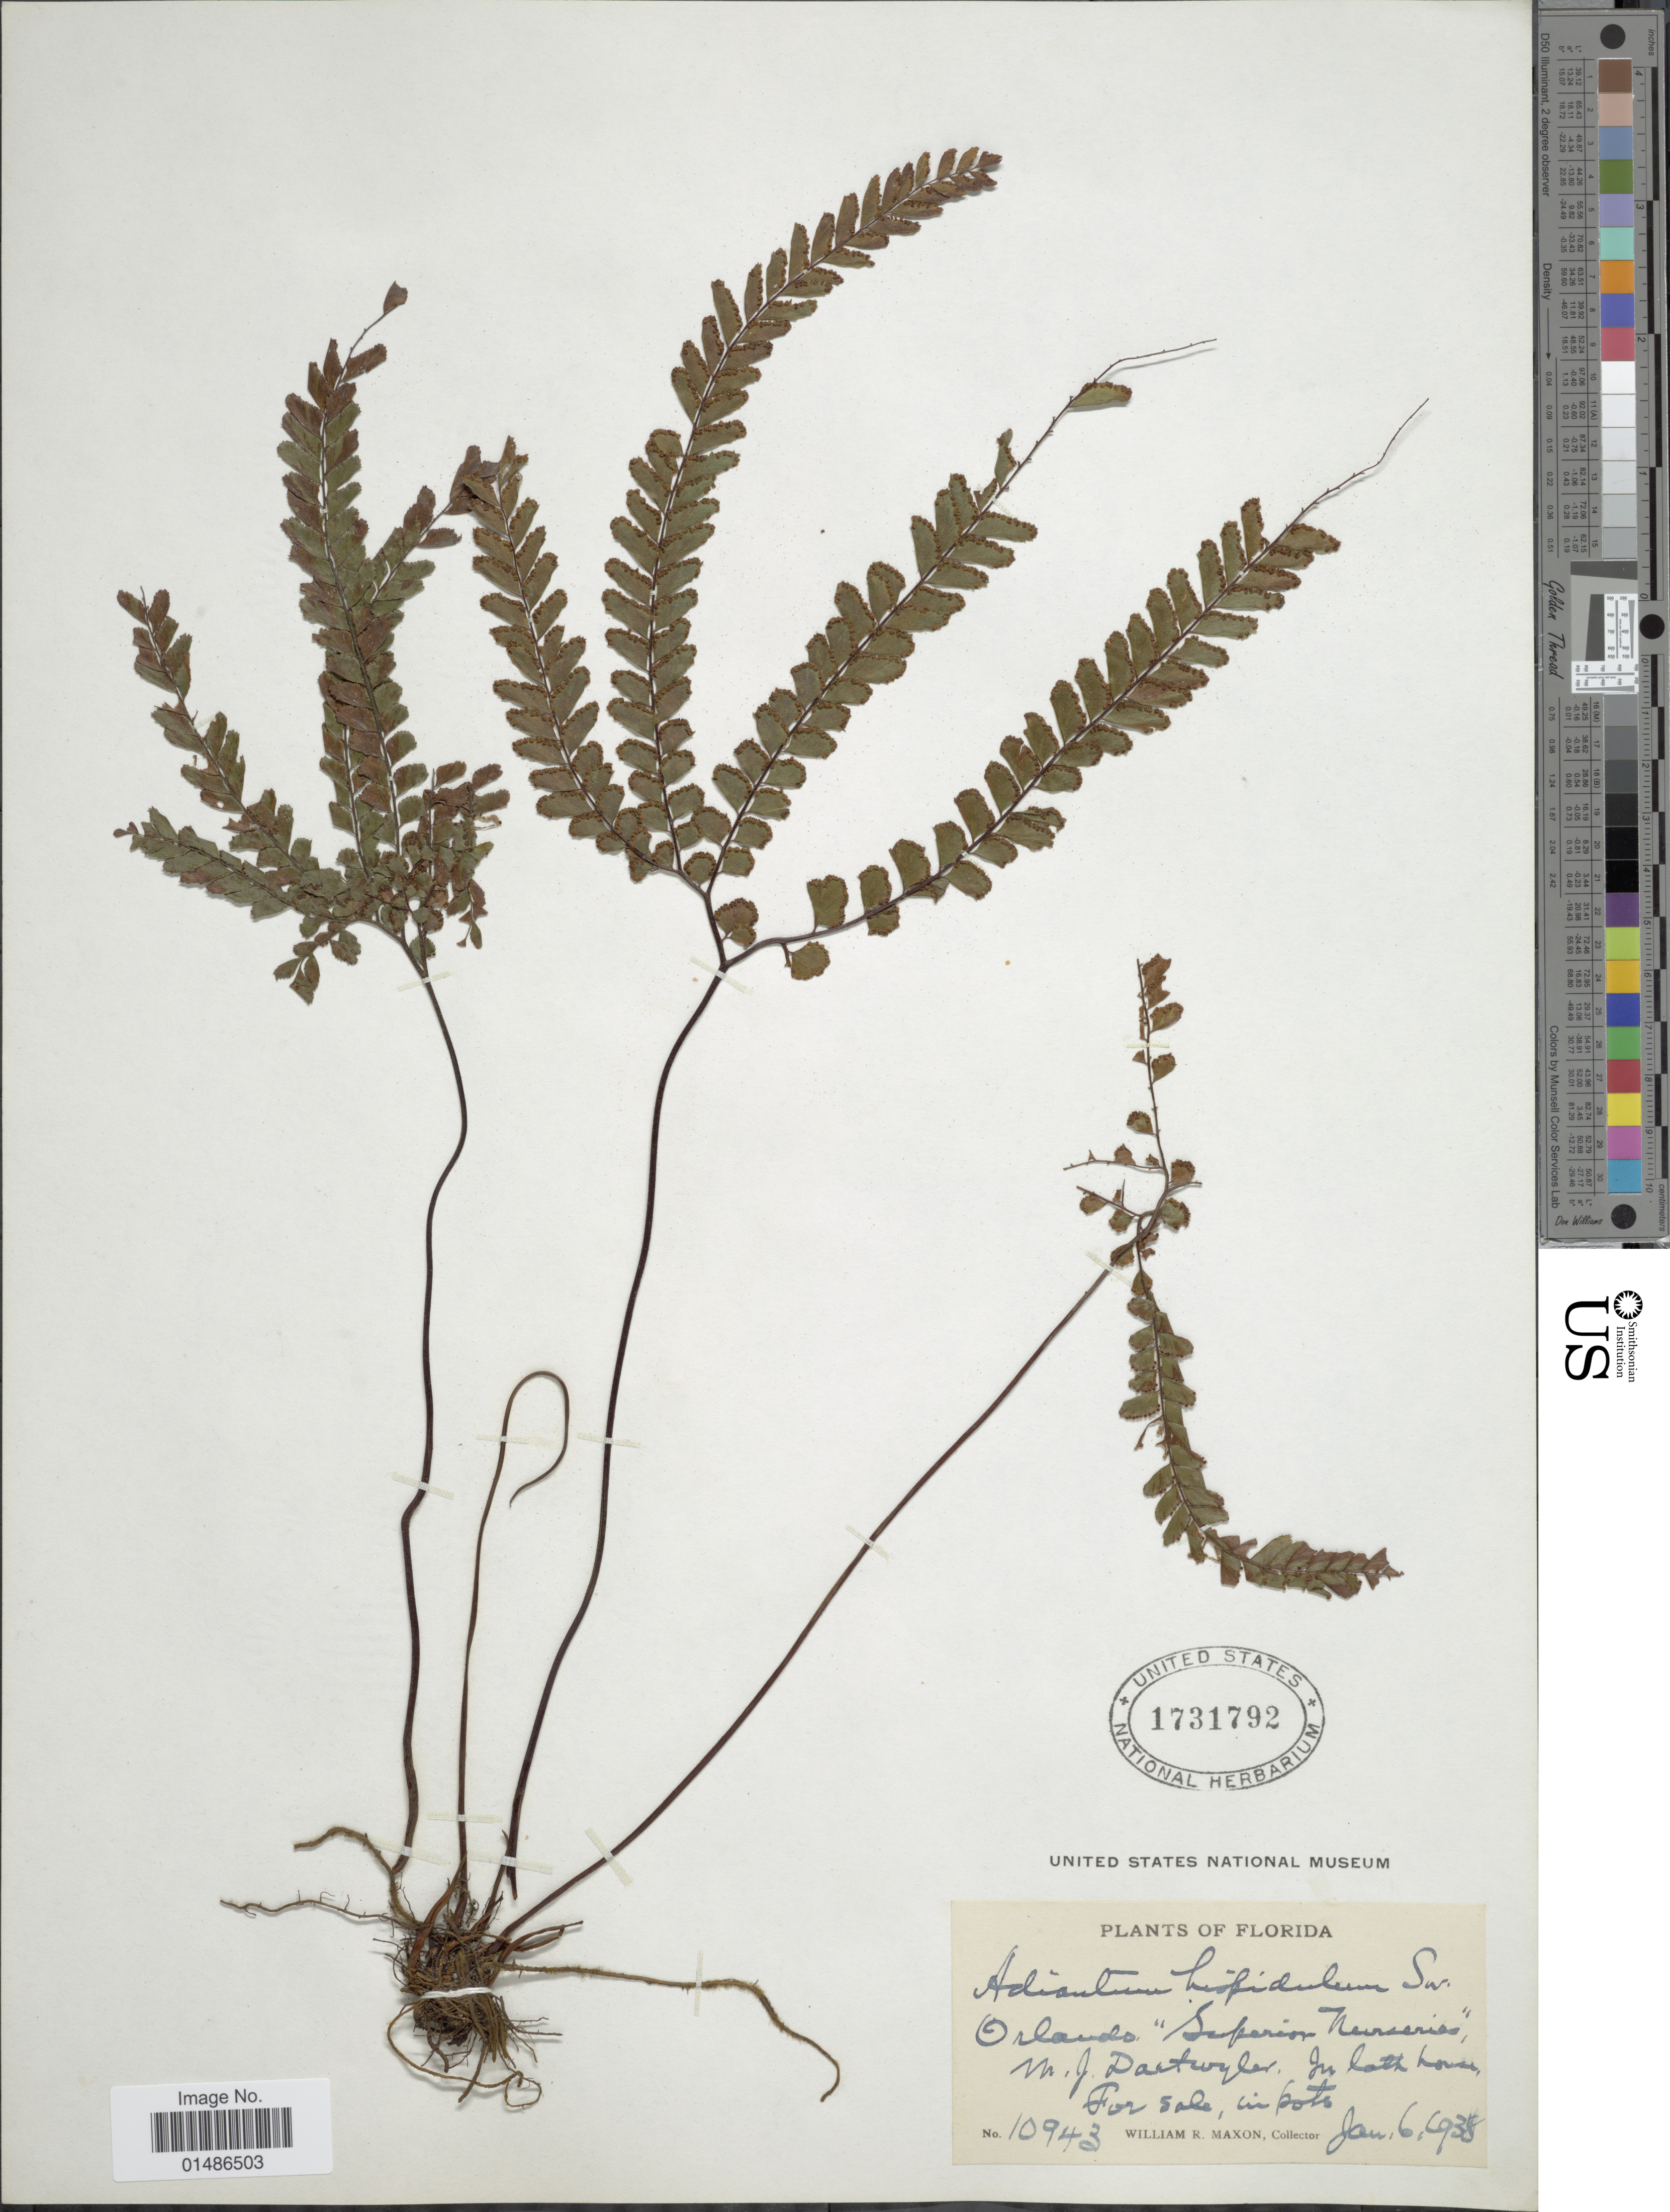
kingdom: Plantae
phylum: Tracheophyta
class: Polypodiopsida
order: Polypodiales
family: Pteridaceae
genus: Adiantum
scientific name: Adiantum hispidulum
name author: Sw.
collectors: W. R. Maxon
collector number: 10943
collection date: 1938-01-06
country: United States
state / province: Florida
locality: Orlando "Superior Nurseries", M. J. Daetwyler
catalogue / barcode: US 1731792